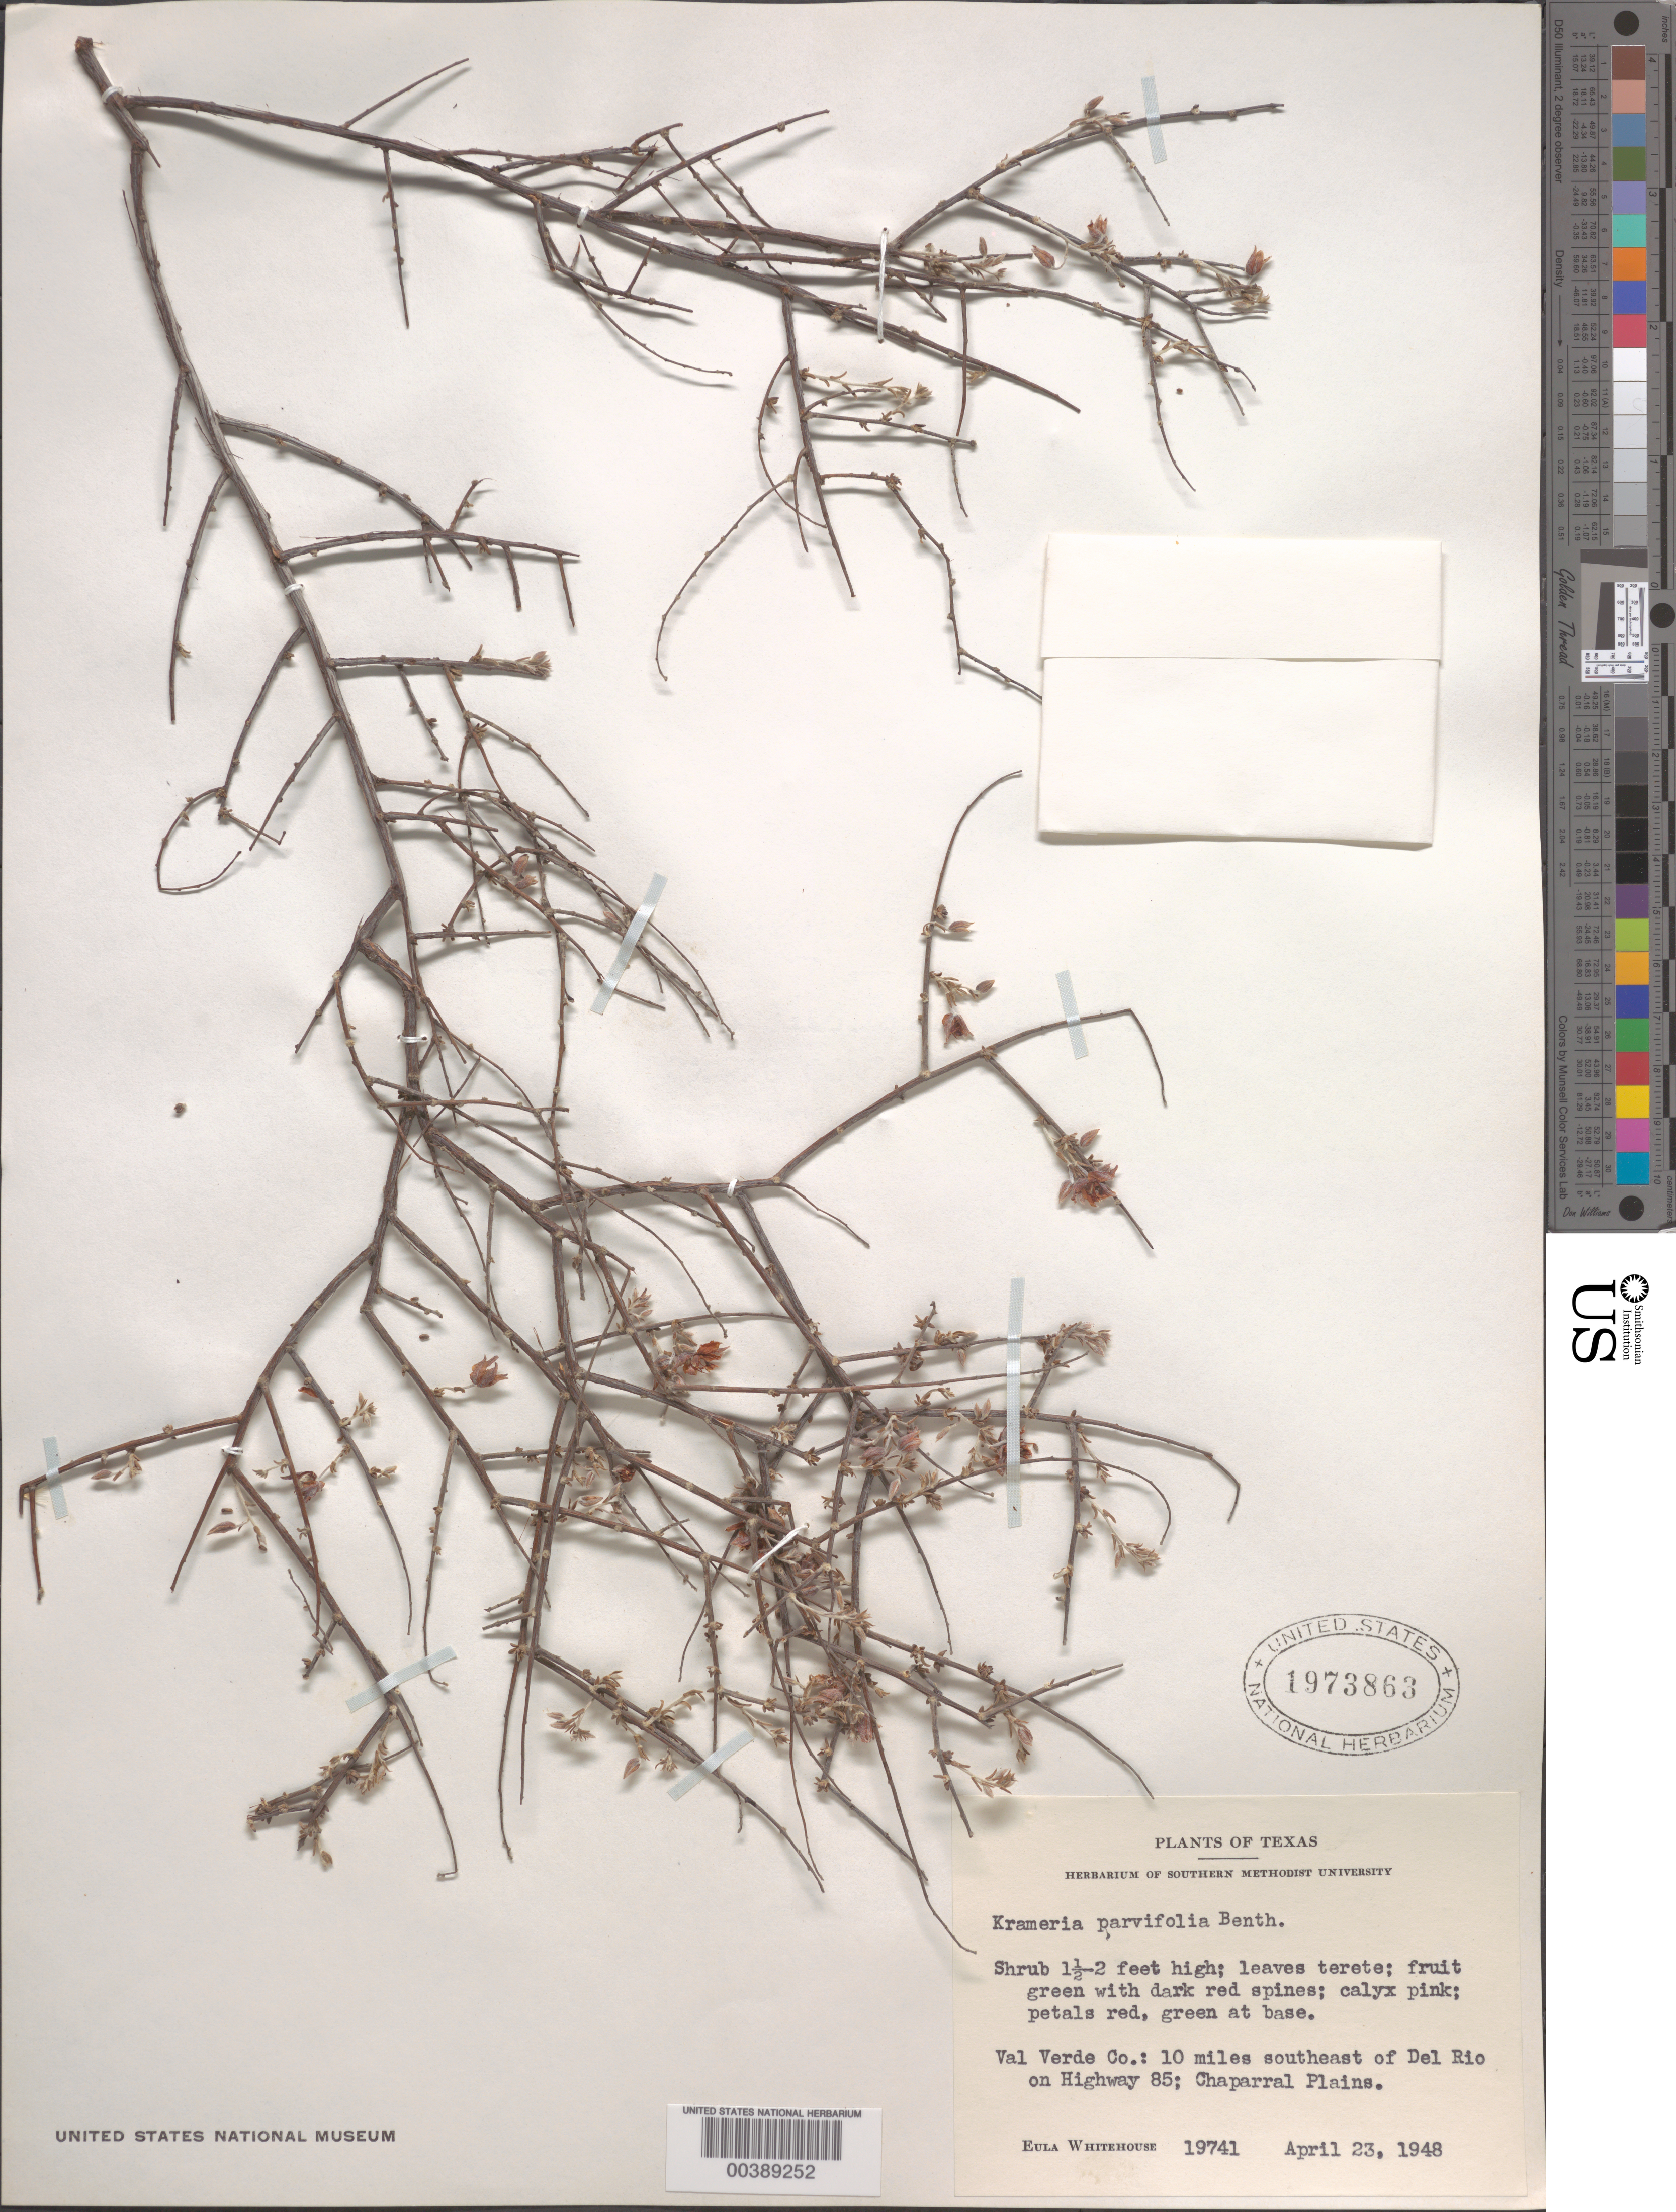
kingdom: Plantae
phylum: Tracheophyta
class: Magnoliopsida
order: Zygophyllales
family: Krameriaceae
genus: Krameria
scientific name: Krameria erecta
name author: Willd. ex Schult.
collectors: E. Whitehouse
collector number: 19741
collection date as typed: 23 Apr 1948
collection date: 1948-04-23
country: United States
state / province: Texas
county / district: Val Verde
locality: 10 mi se of del rio on highway 85; chaparral plains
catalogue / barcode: US 1973863